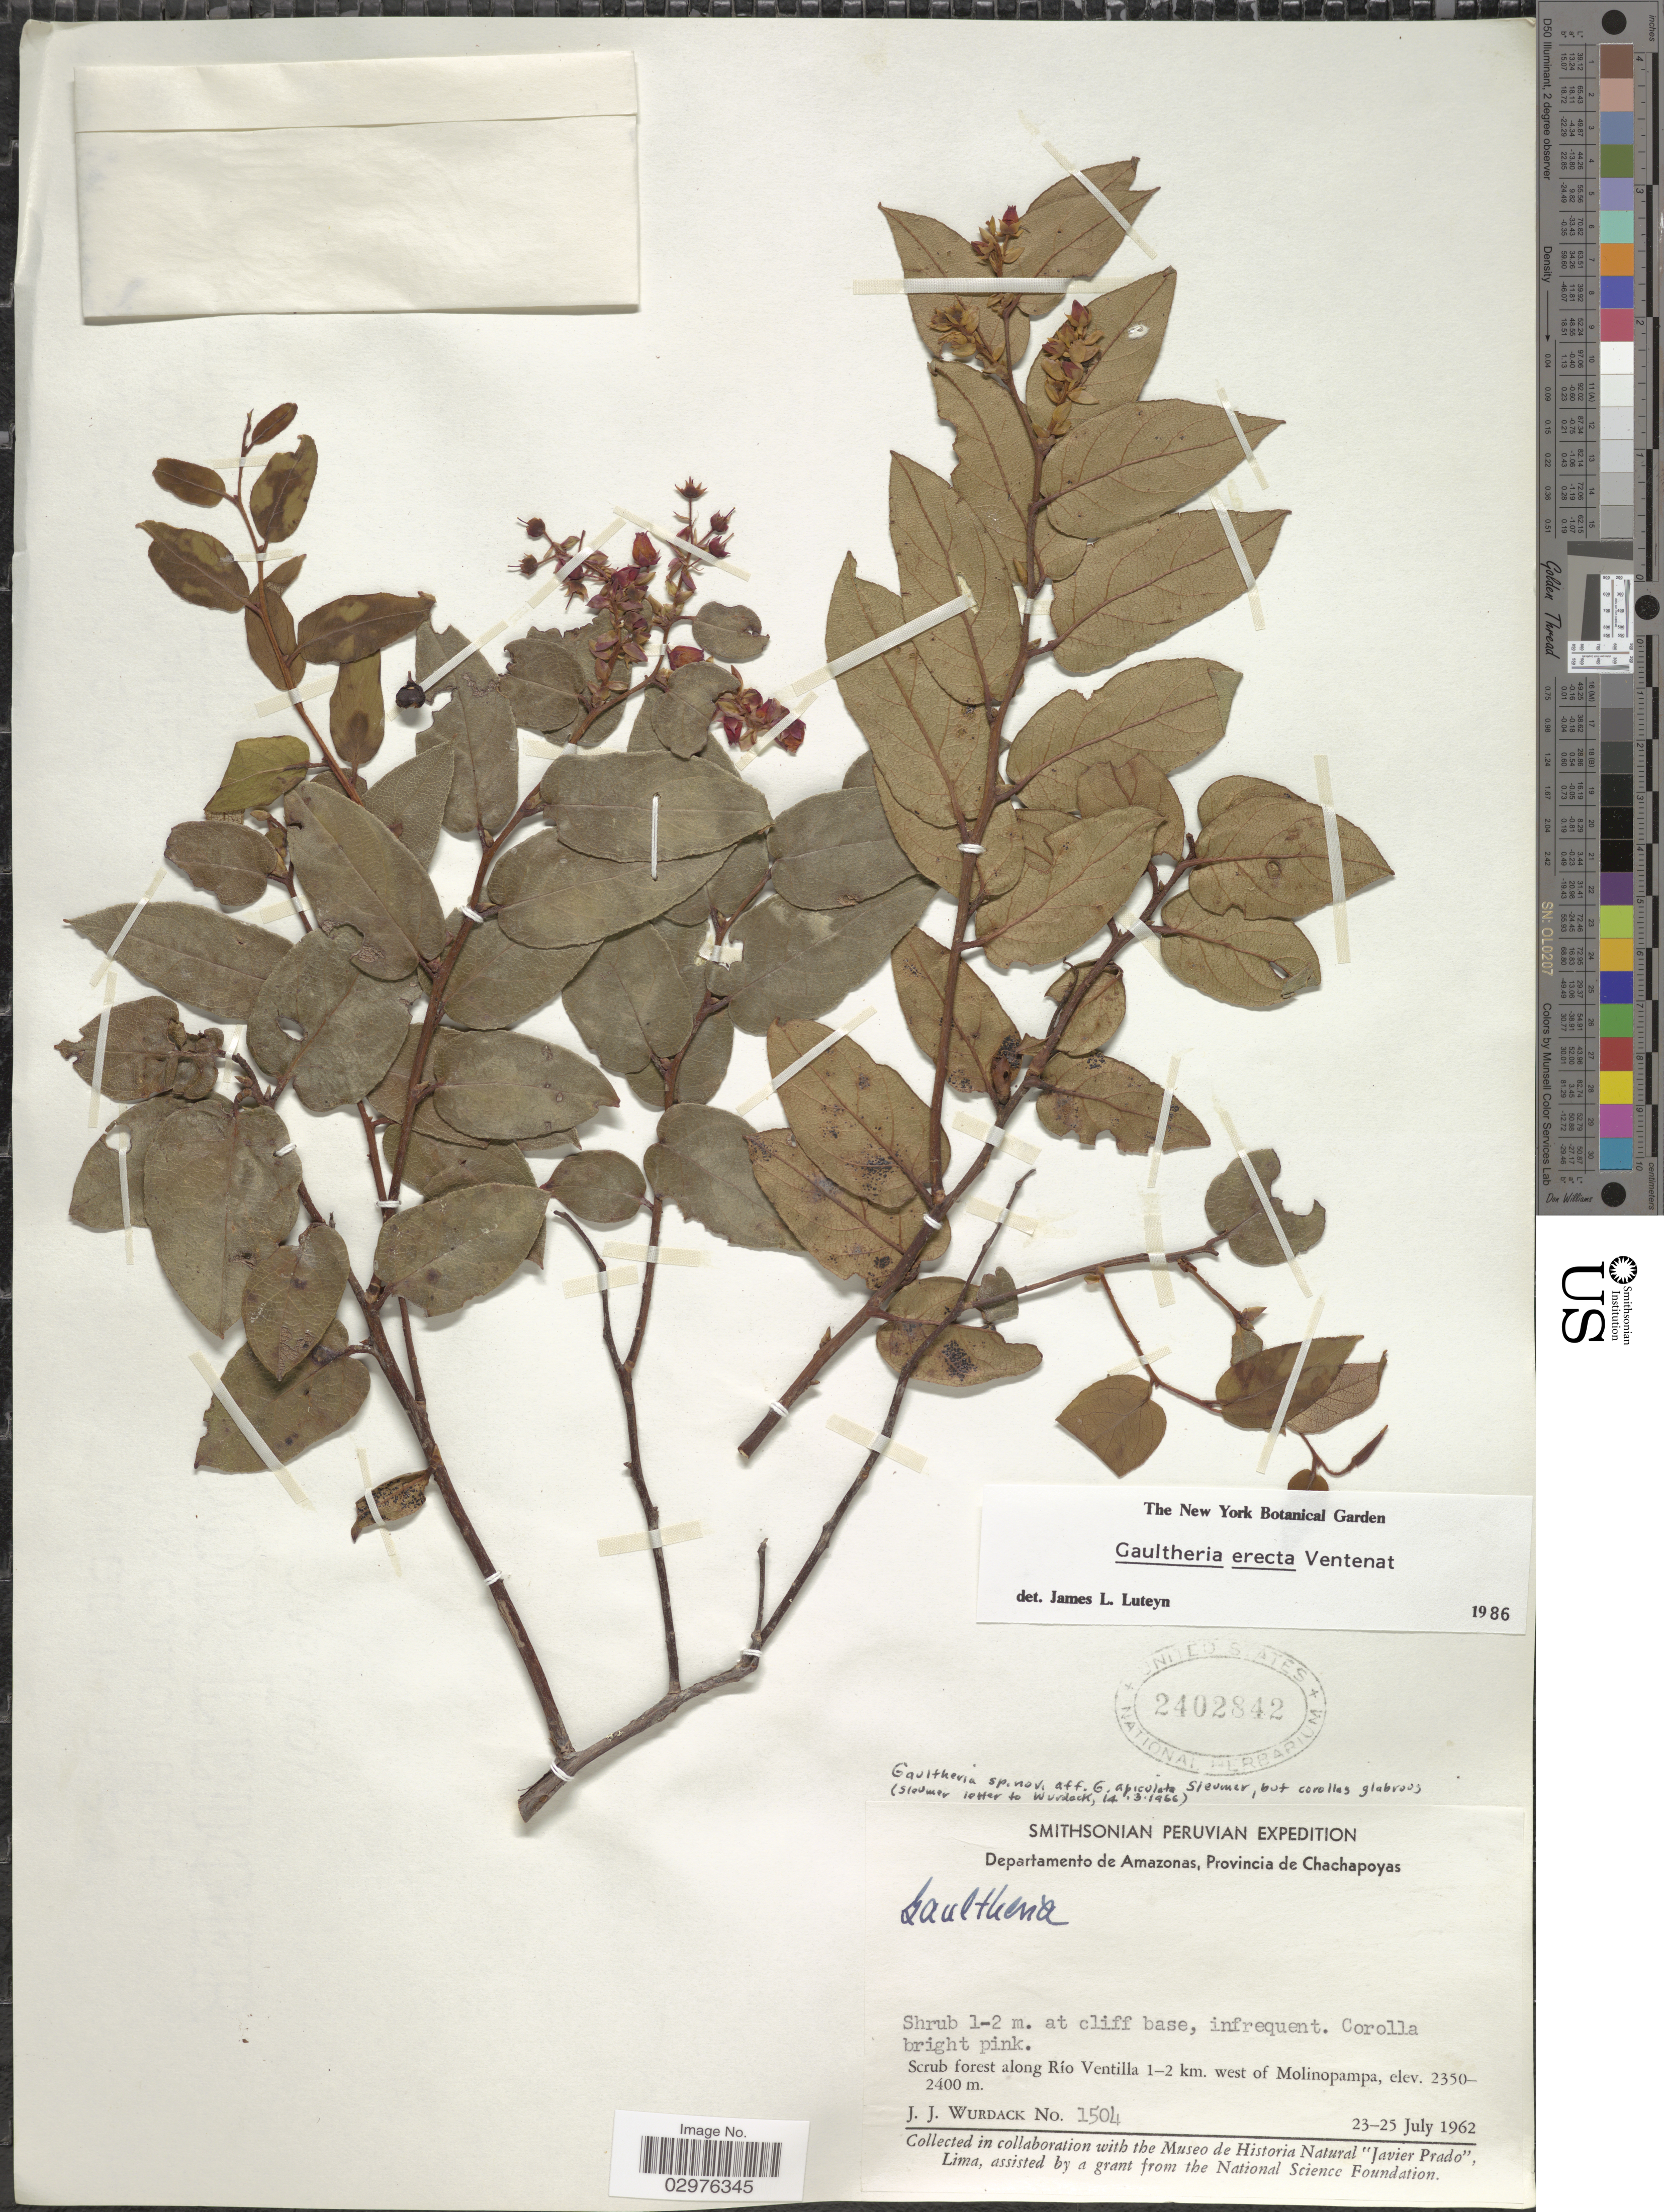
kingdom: Plantae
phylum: Tracheophyta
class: Magnoliopsida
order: Ericales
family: Ericaceae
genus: Gaultheria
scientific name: Gaultheria erecta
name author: Vent.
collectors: J. J. Wurdack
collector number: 1504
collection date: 1962-07-23/1962-07-25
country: Peru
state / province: Amazonas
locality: Departamento de Amazonas, Provincia de Chachapoyas. Scrub forest along Río Ventilla 1-2 km. west of Molinopampa.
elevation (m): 2350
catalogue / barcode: US 2402842